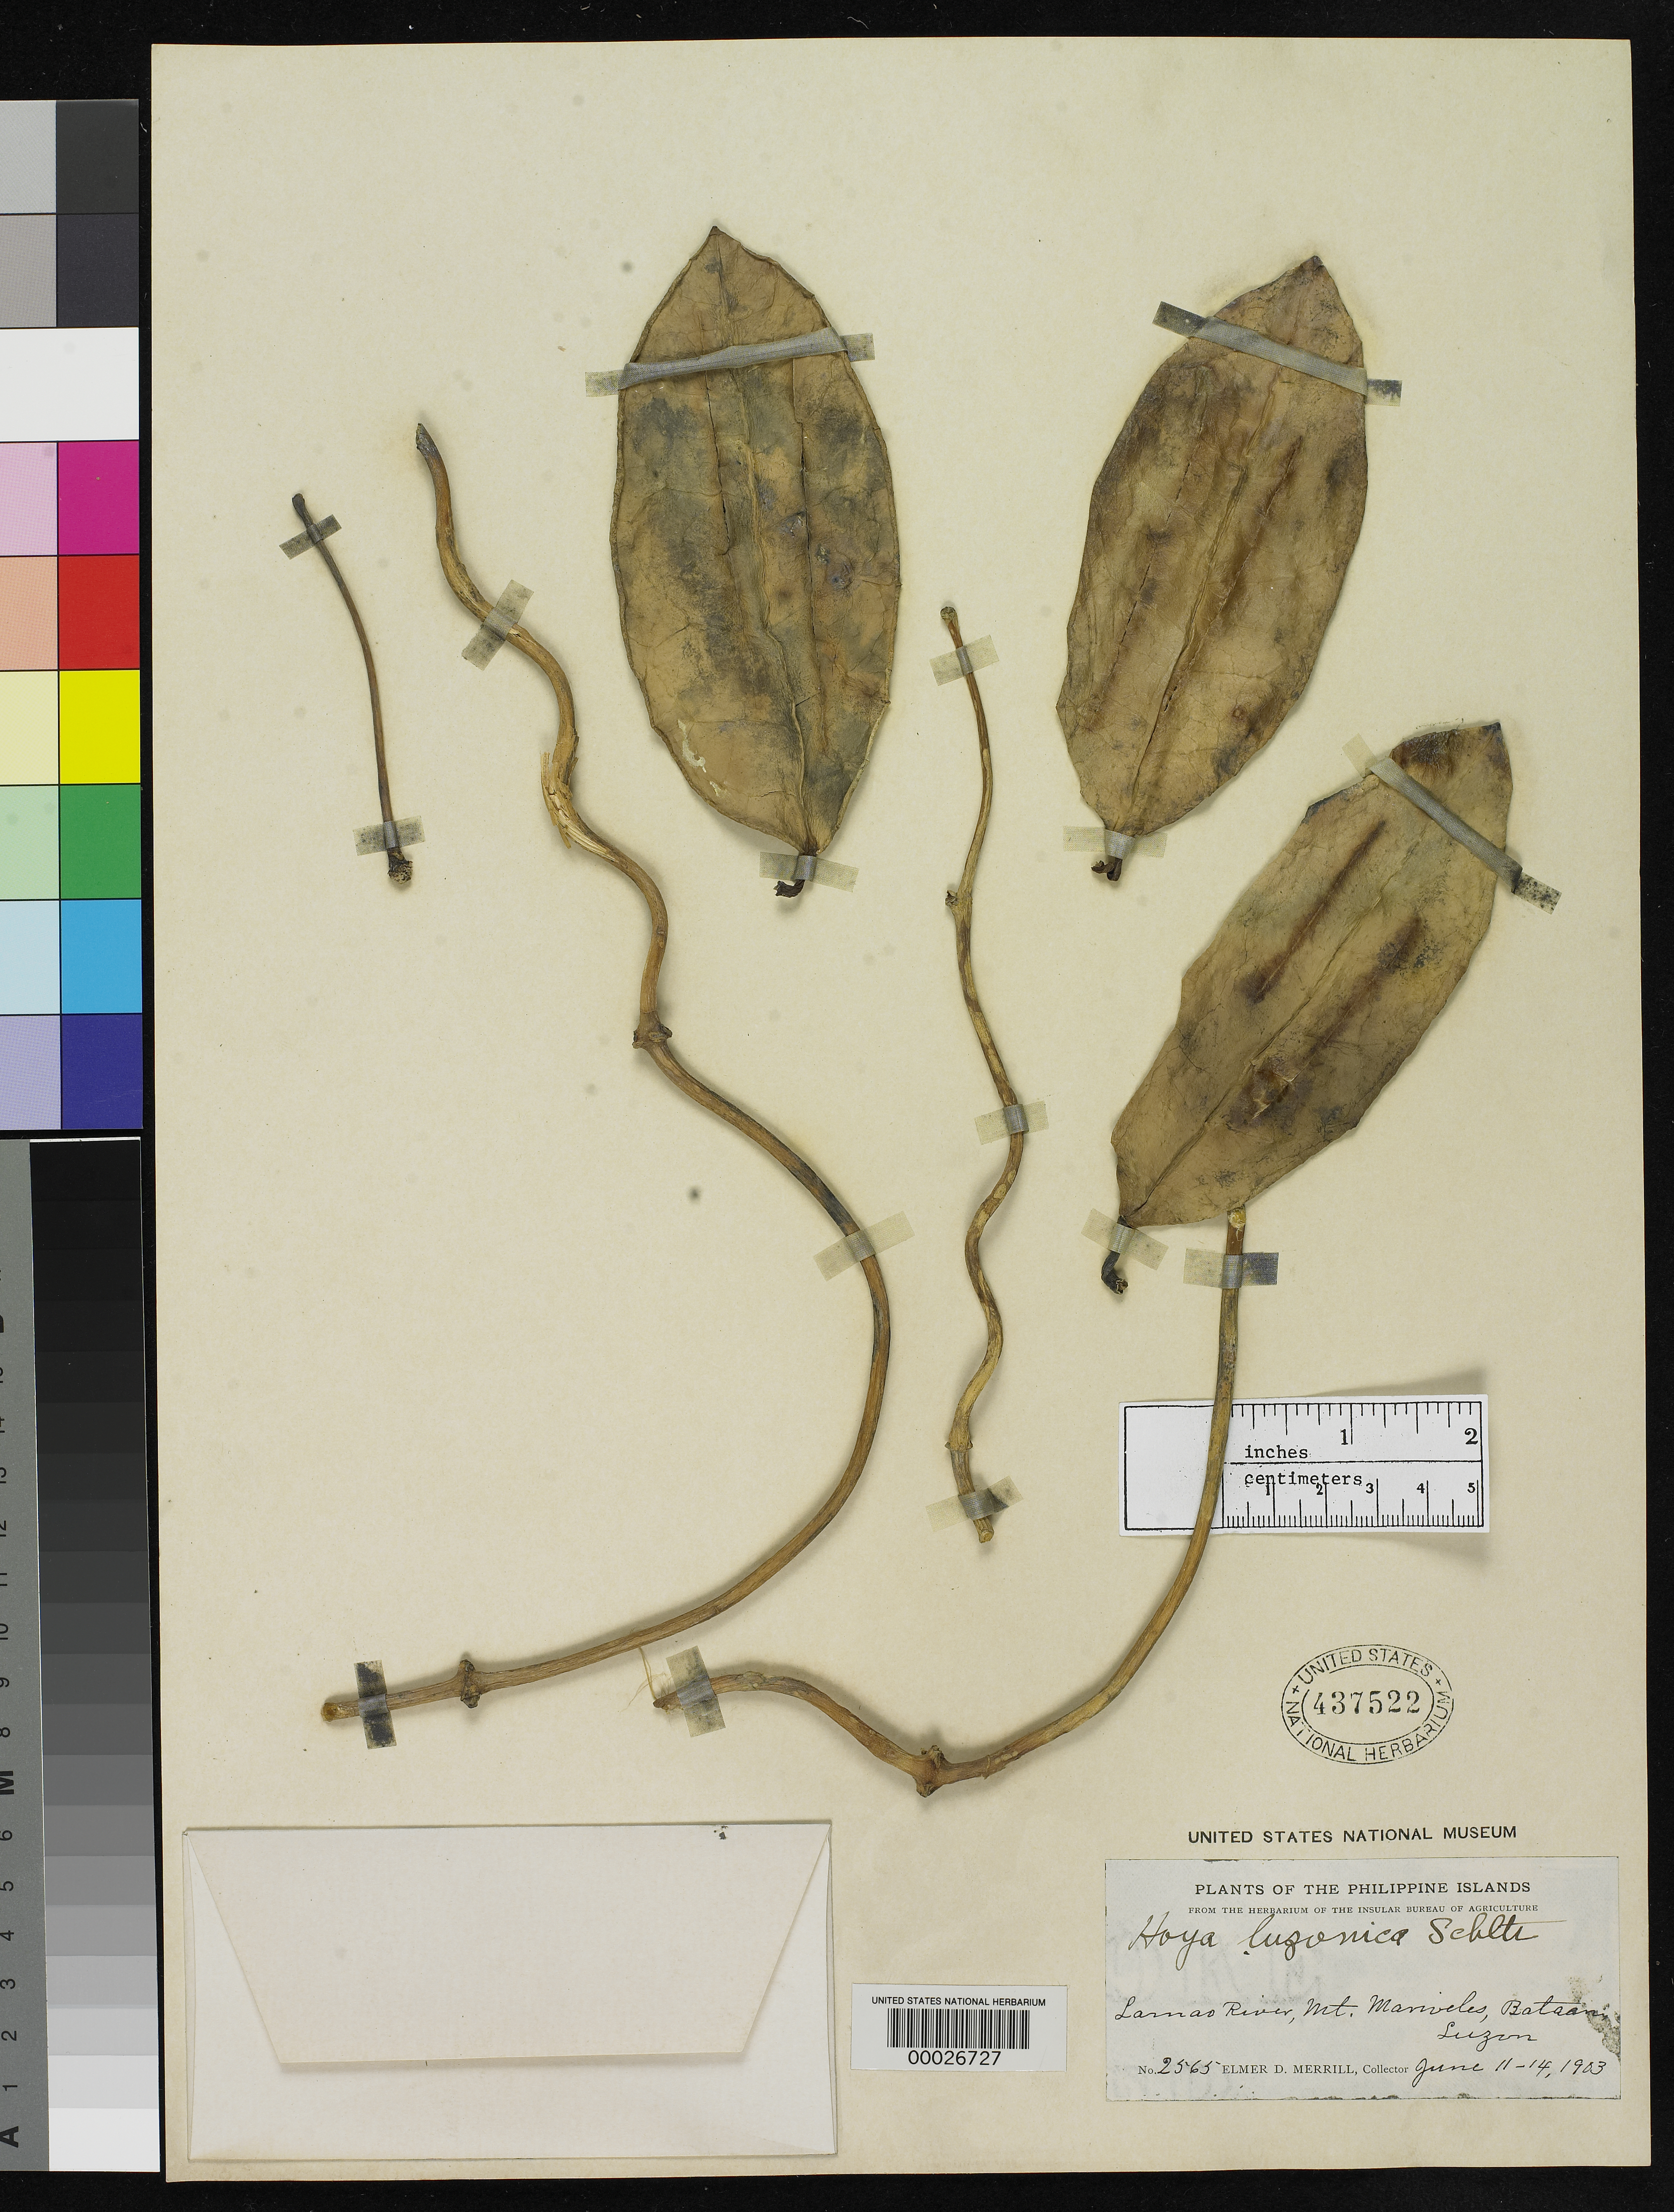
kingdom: Plantae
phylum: Tracheophyta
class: Magnoliopsida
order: Gentianales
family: Apocynaceae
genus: Hoya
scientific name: Hoya luzonica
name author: Schltr. in Perkins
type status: Paratype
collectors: E. D. Merrill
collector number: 2565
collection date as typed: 11 Jun 1903 to 14 Jun 1903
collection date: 1903-06-11/1903-06-14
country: Philippines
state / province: Central Luzon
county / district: Bataan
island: Luzon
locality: Lamao River, Mt Mariveles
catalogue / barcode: US 437522